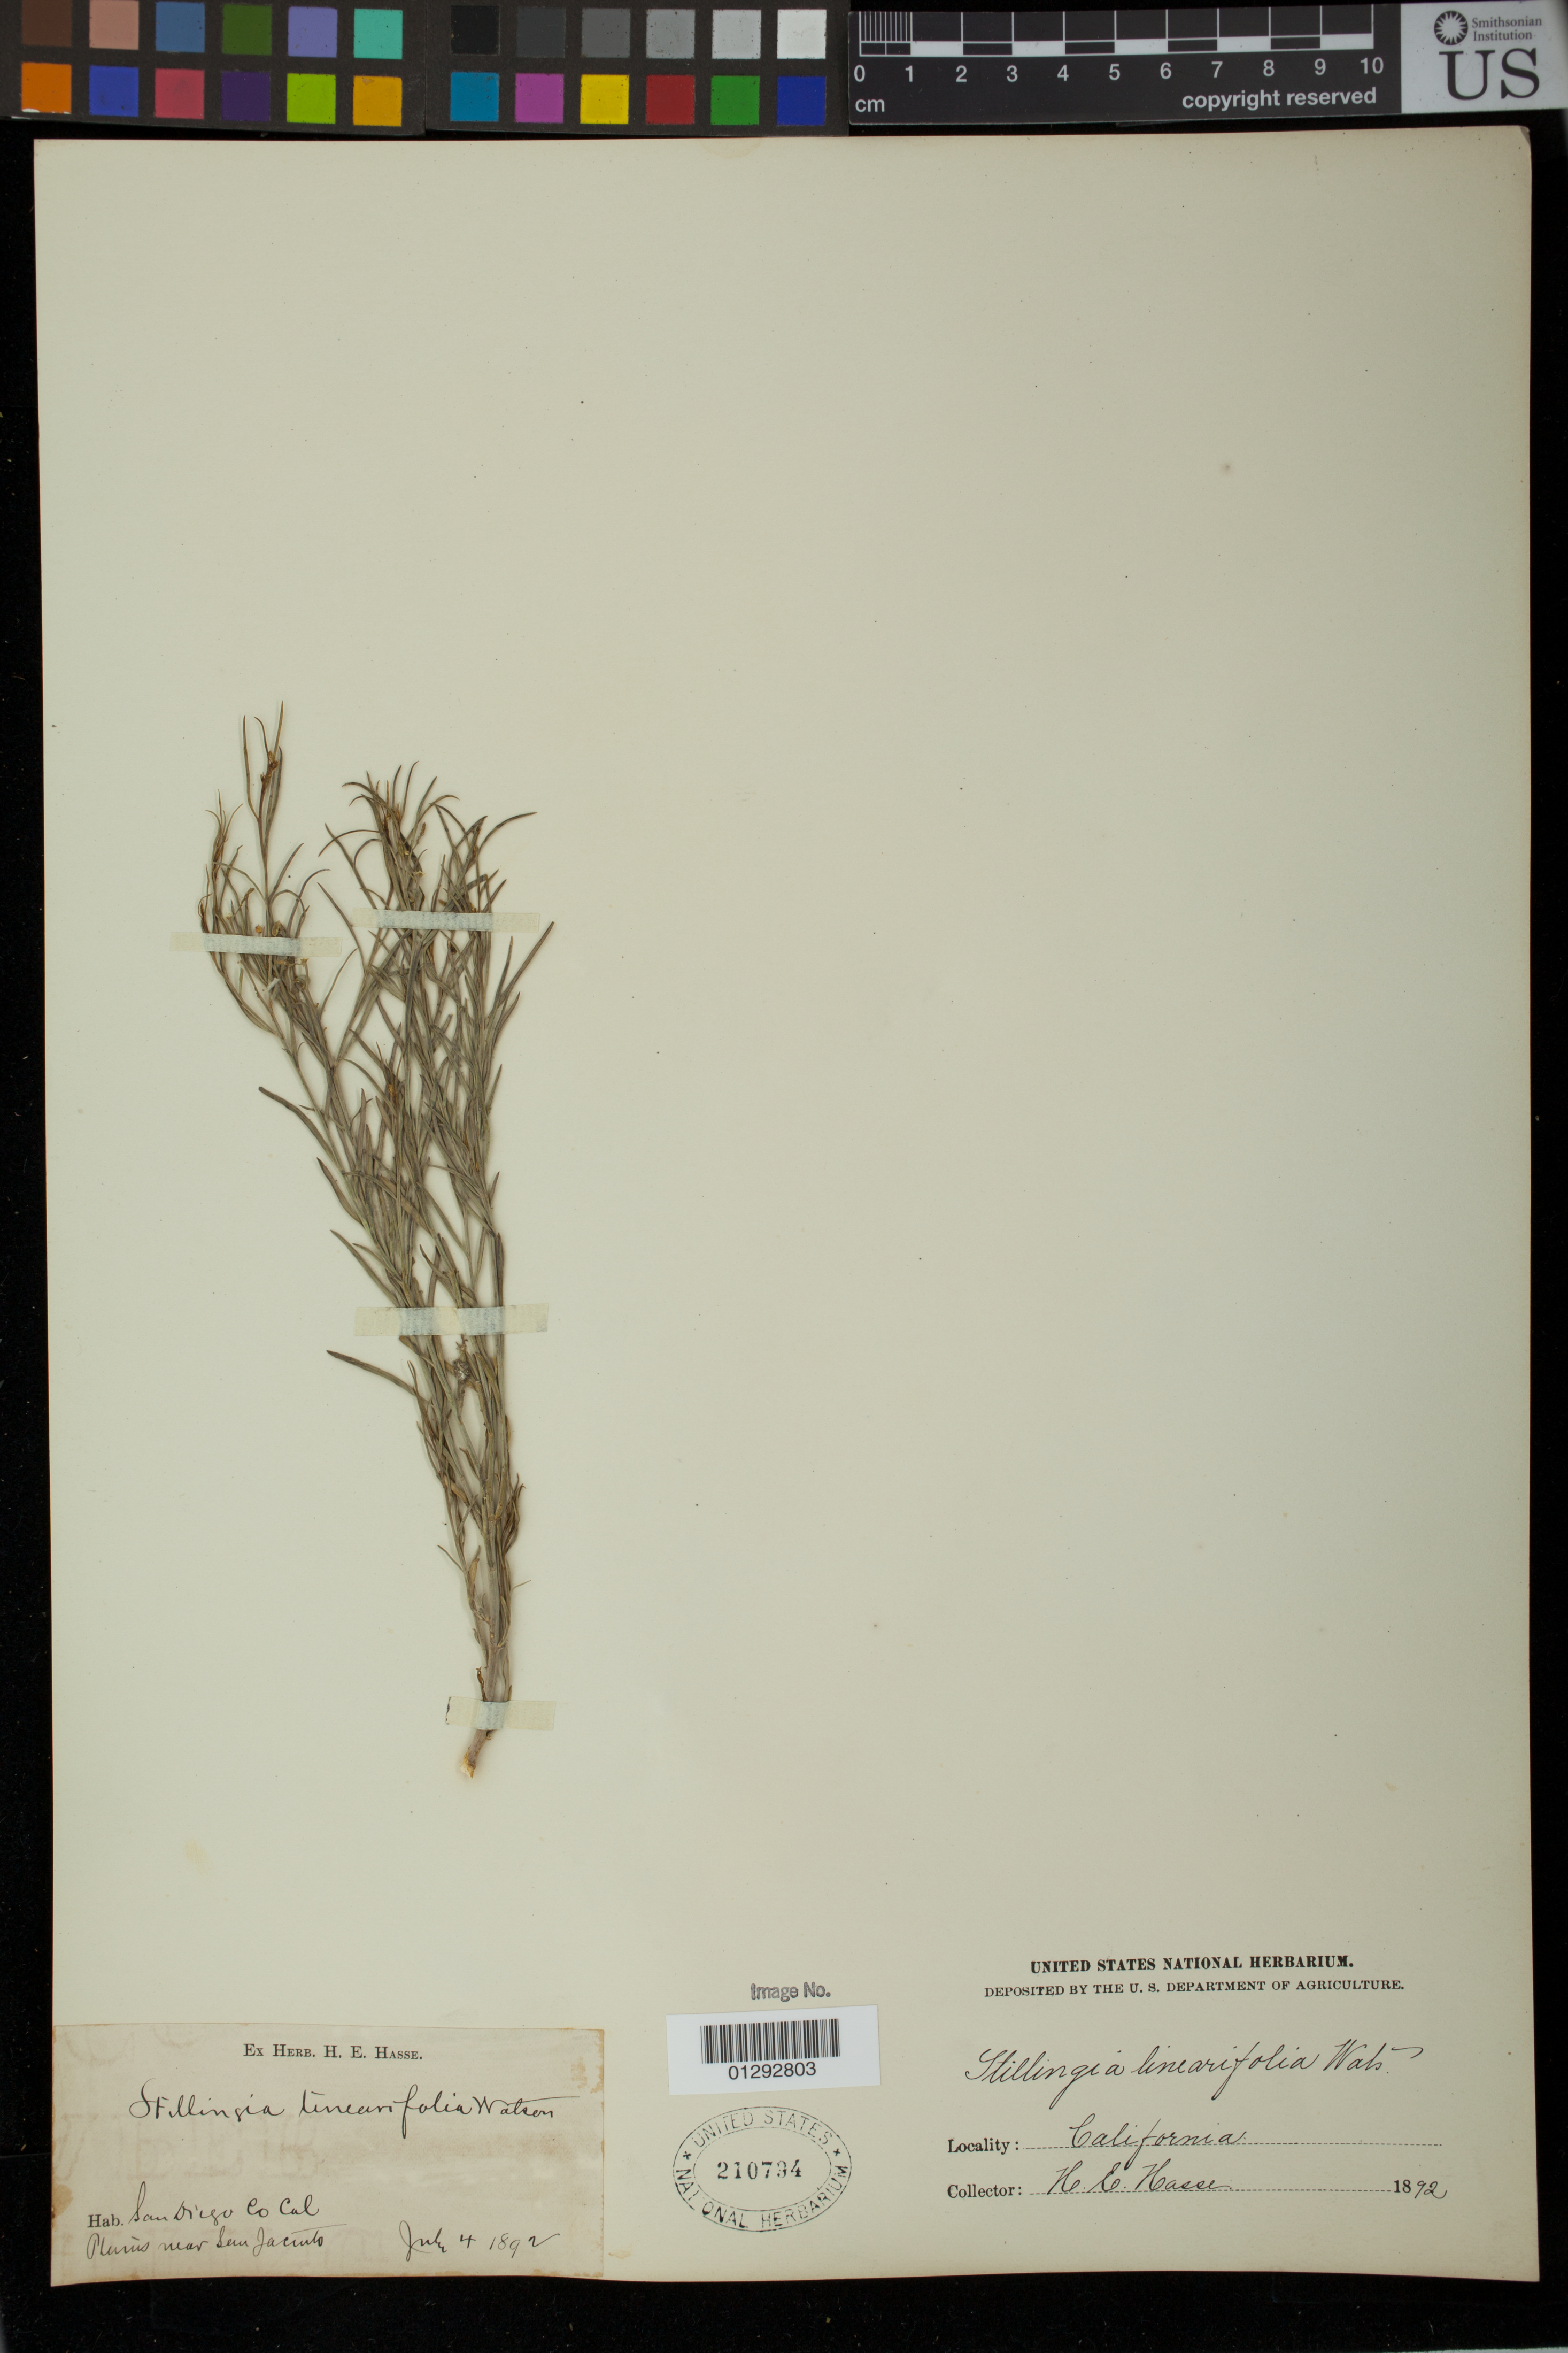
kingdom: Plantae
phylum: Tracheophyta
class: Magnoliopsida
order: Malpighiales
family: Euphorbiaceae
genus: Stillingia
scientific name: Stillingia linearifolia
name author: S. Watson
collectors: H. E. Hasse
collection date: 1892-07-04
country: United States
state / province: California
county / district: San Diego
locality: San Diego Co. Plains near San Jacinto.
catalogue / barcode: US 210794